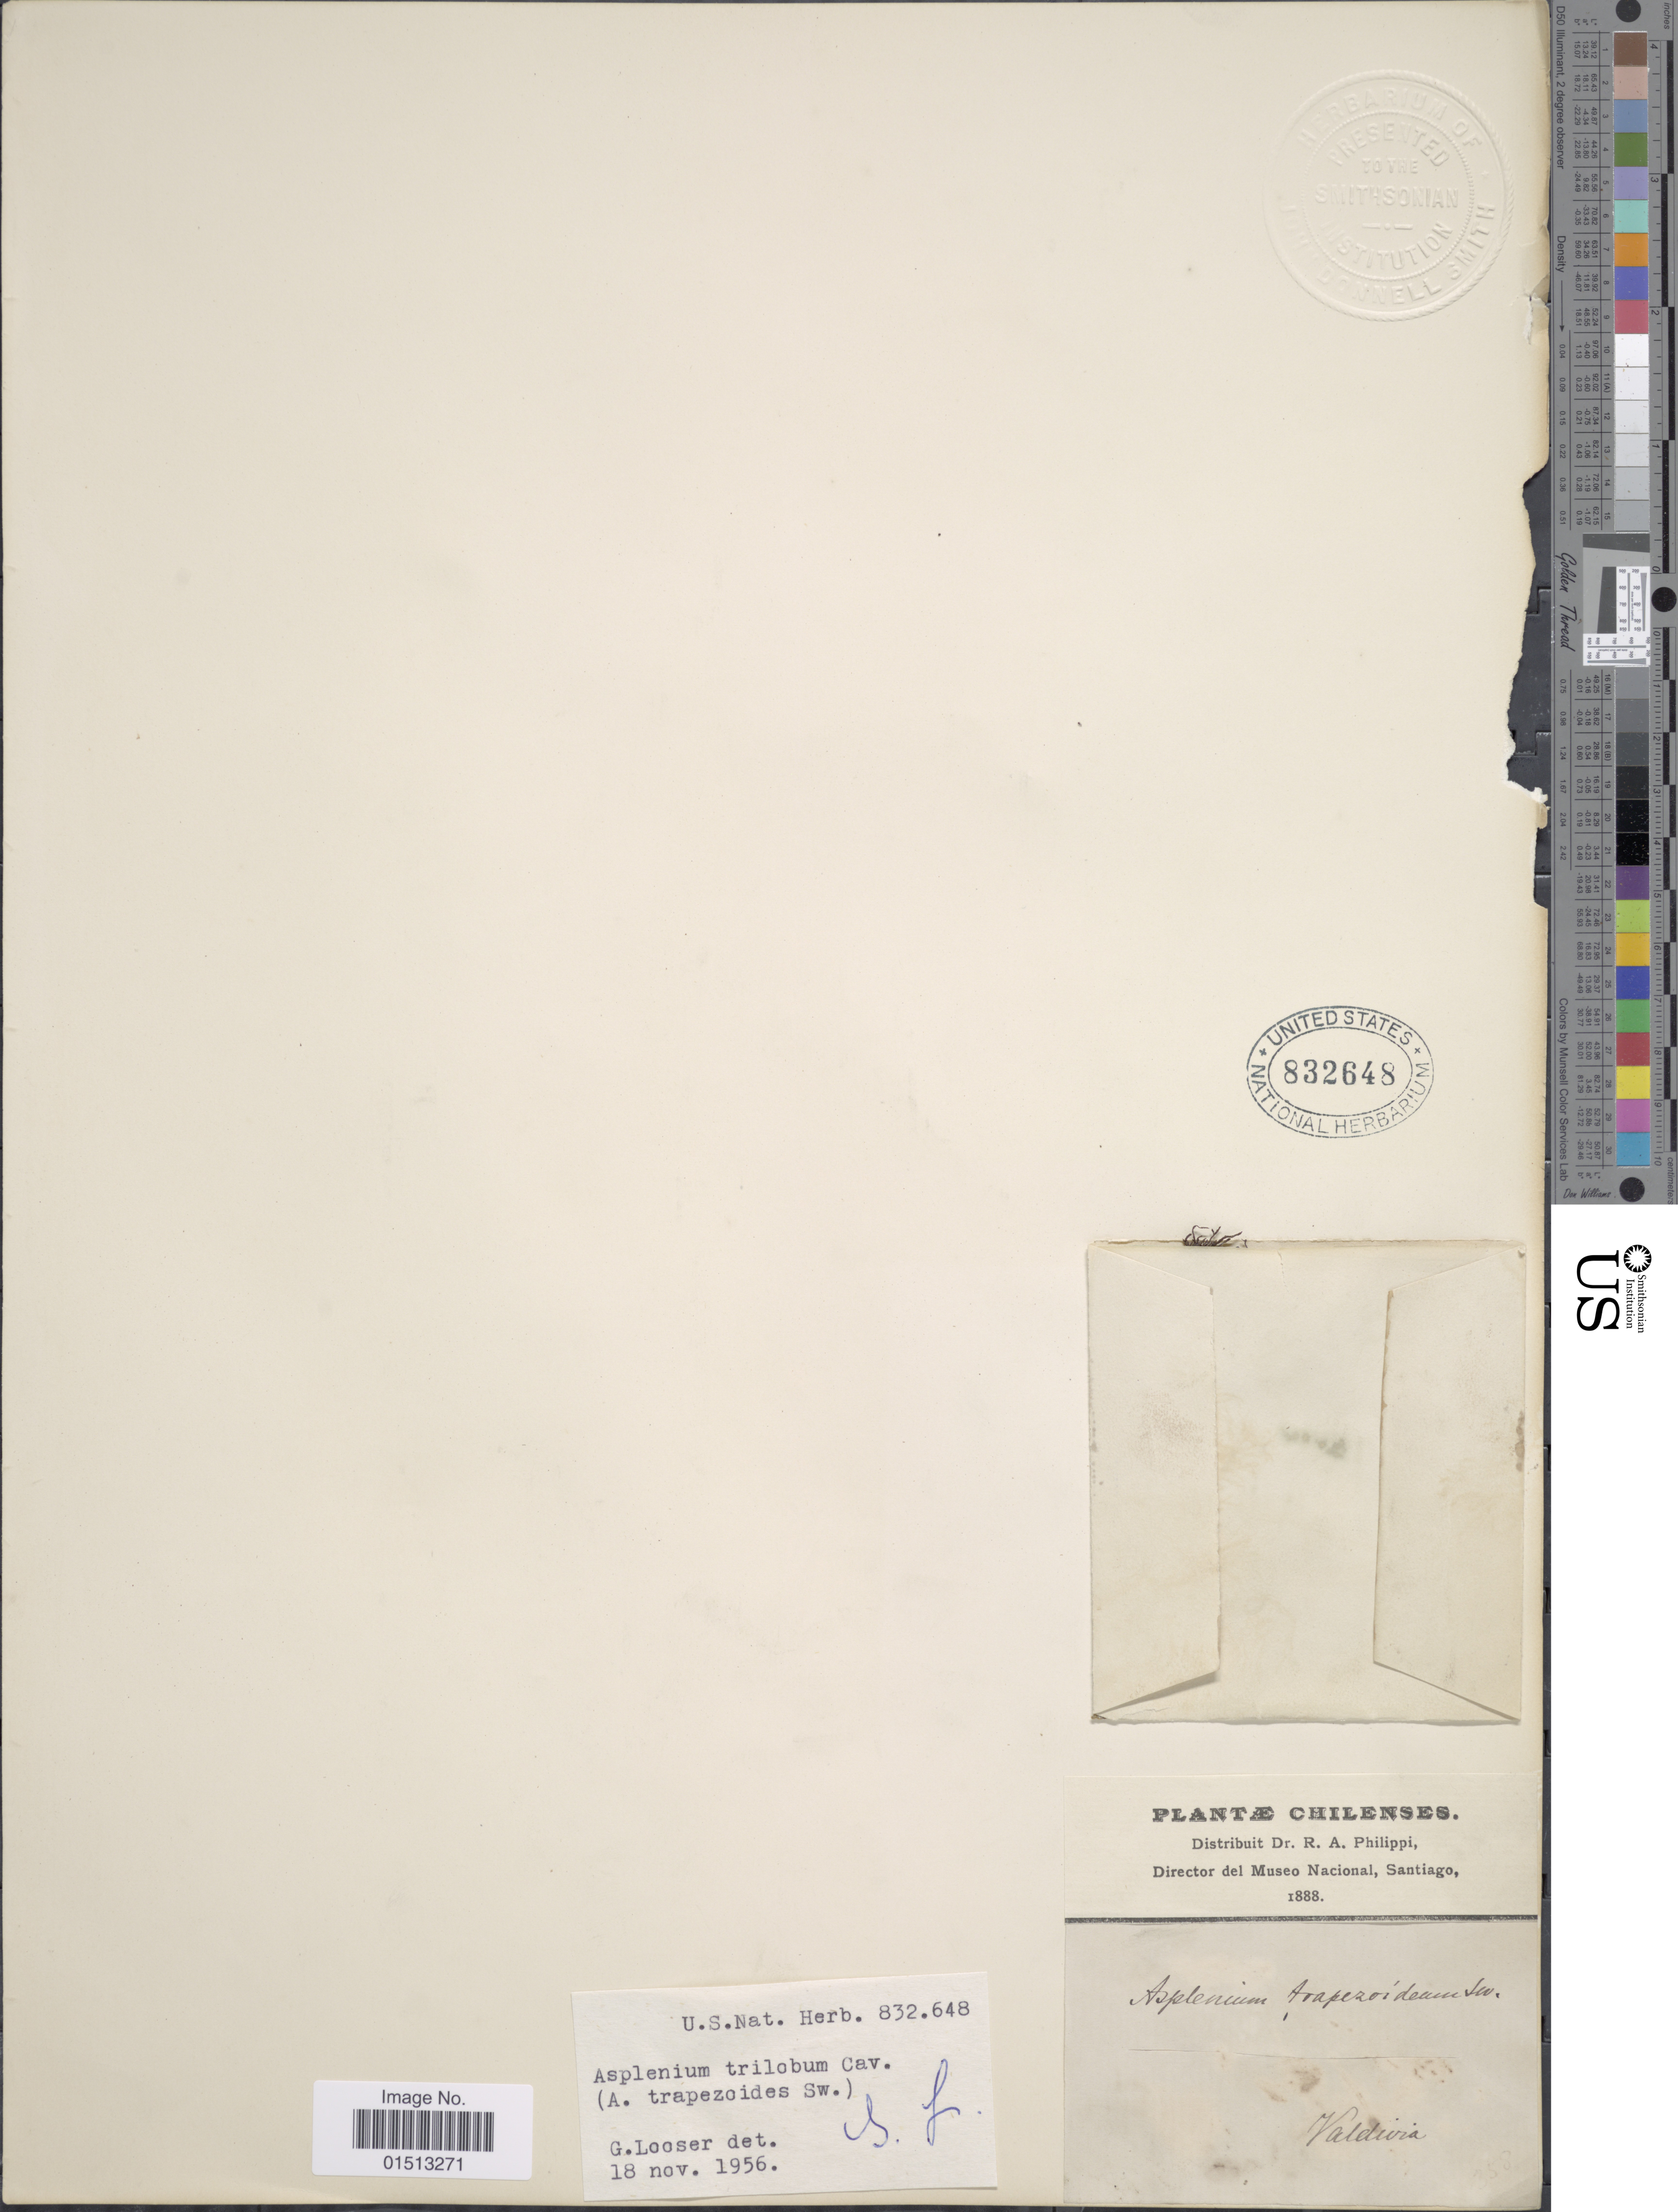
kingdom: Plantae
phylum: Tracheophyta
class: Polypodiopsida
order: Polypodiales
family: Aspleniaceae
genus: Asplenium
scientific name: Asplenium trilobum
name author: Cav.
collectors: R. A. Philippi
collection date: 1888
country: Chile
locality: Valdivia.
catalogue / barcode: US 832648